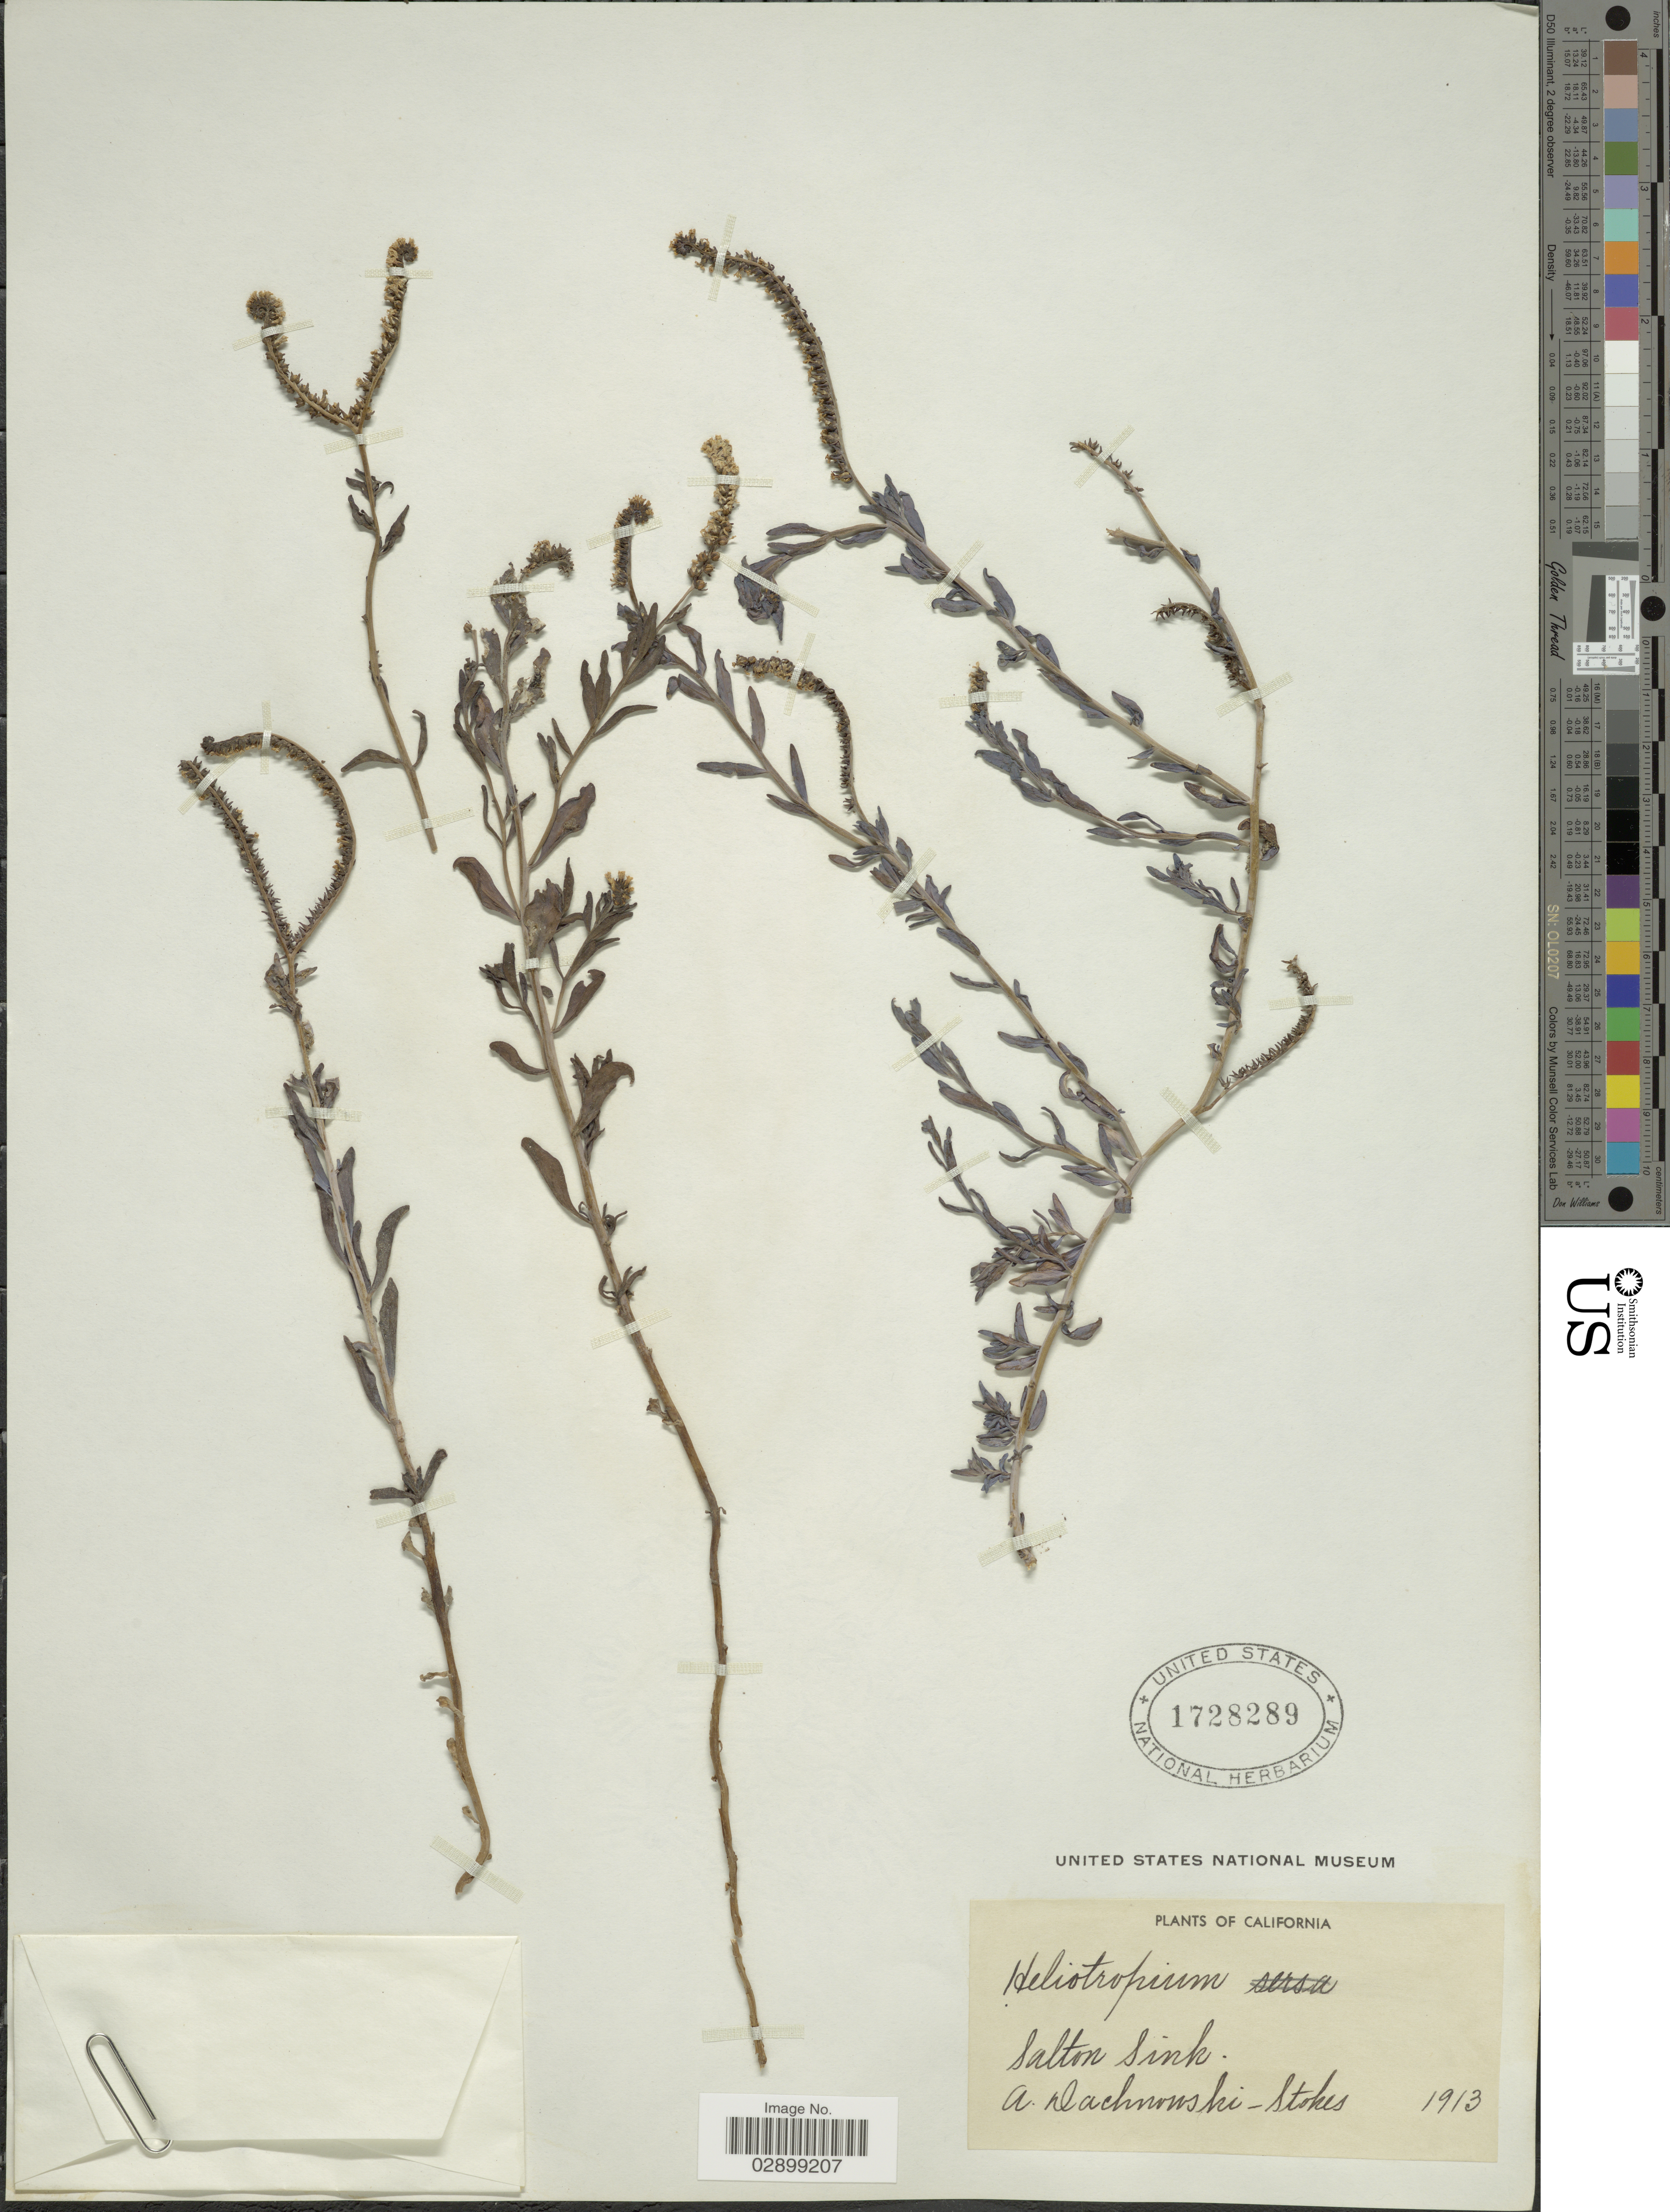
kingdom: Plantae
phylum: Tracheophyta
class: Magnoliopsida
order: Boraginales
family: Heliotropiaceae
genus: Heliotropium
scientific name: Heliotropium sp.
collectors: A. P. Dachnowski-Stokes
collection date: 1913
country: United States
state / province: California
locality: Salton Sink.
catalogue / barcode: US 1728289